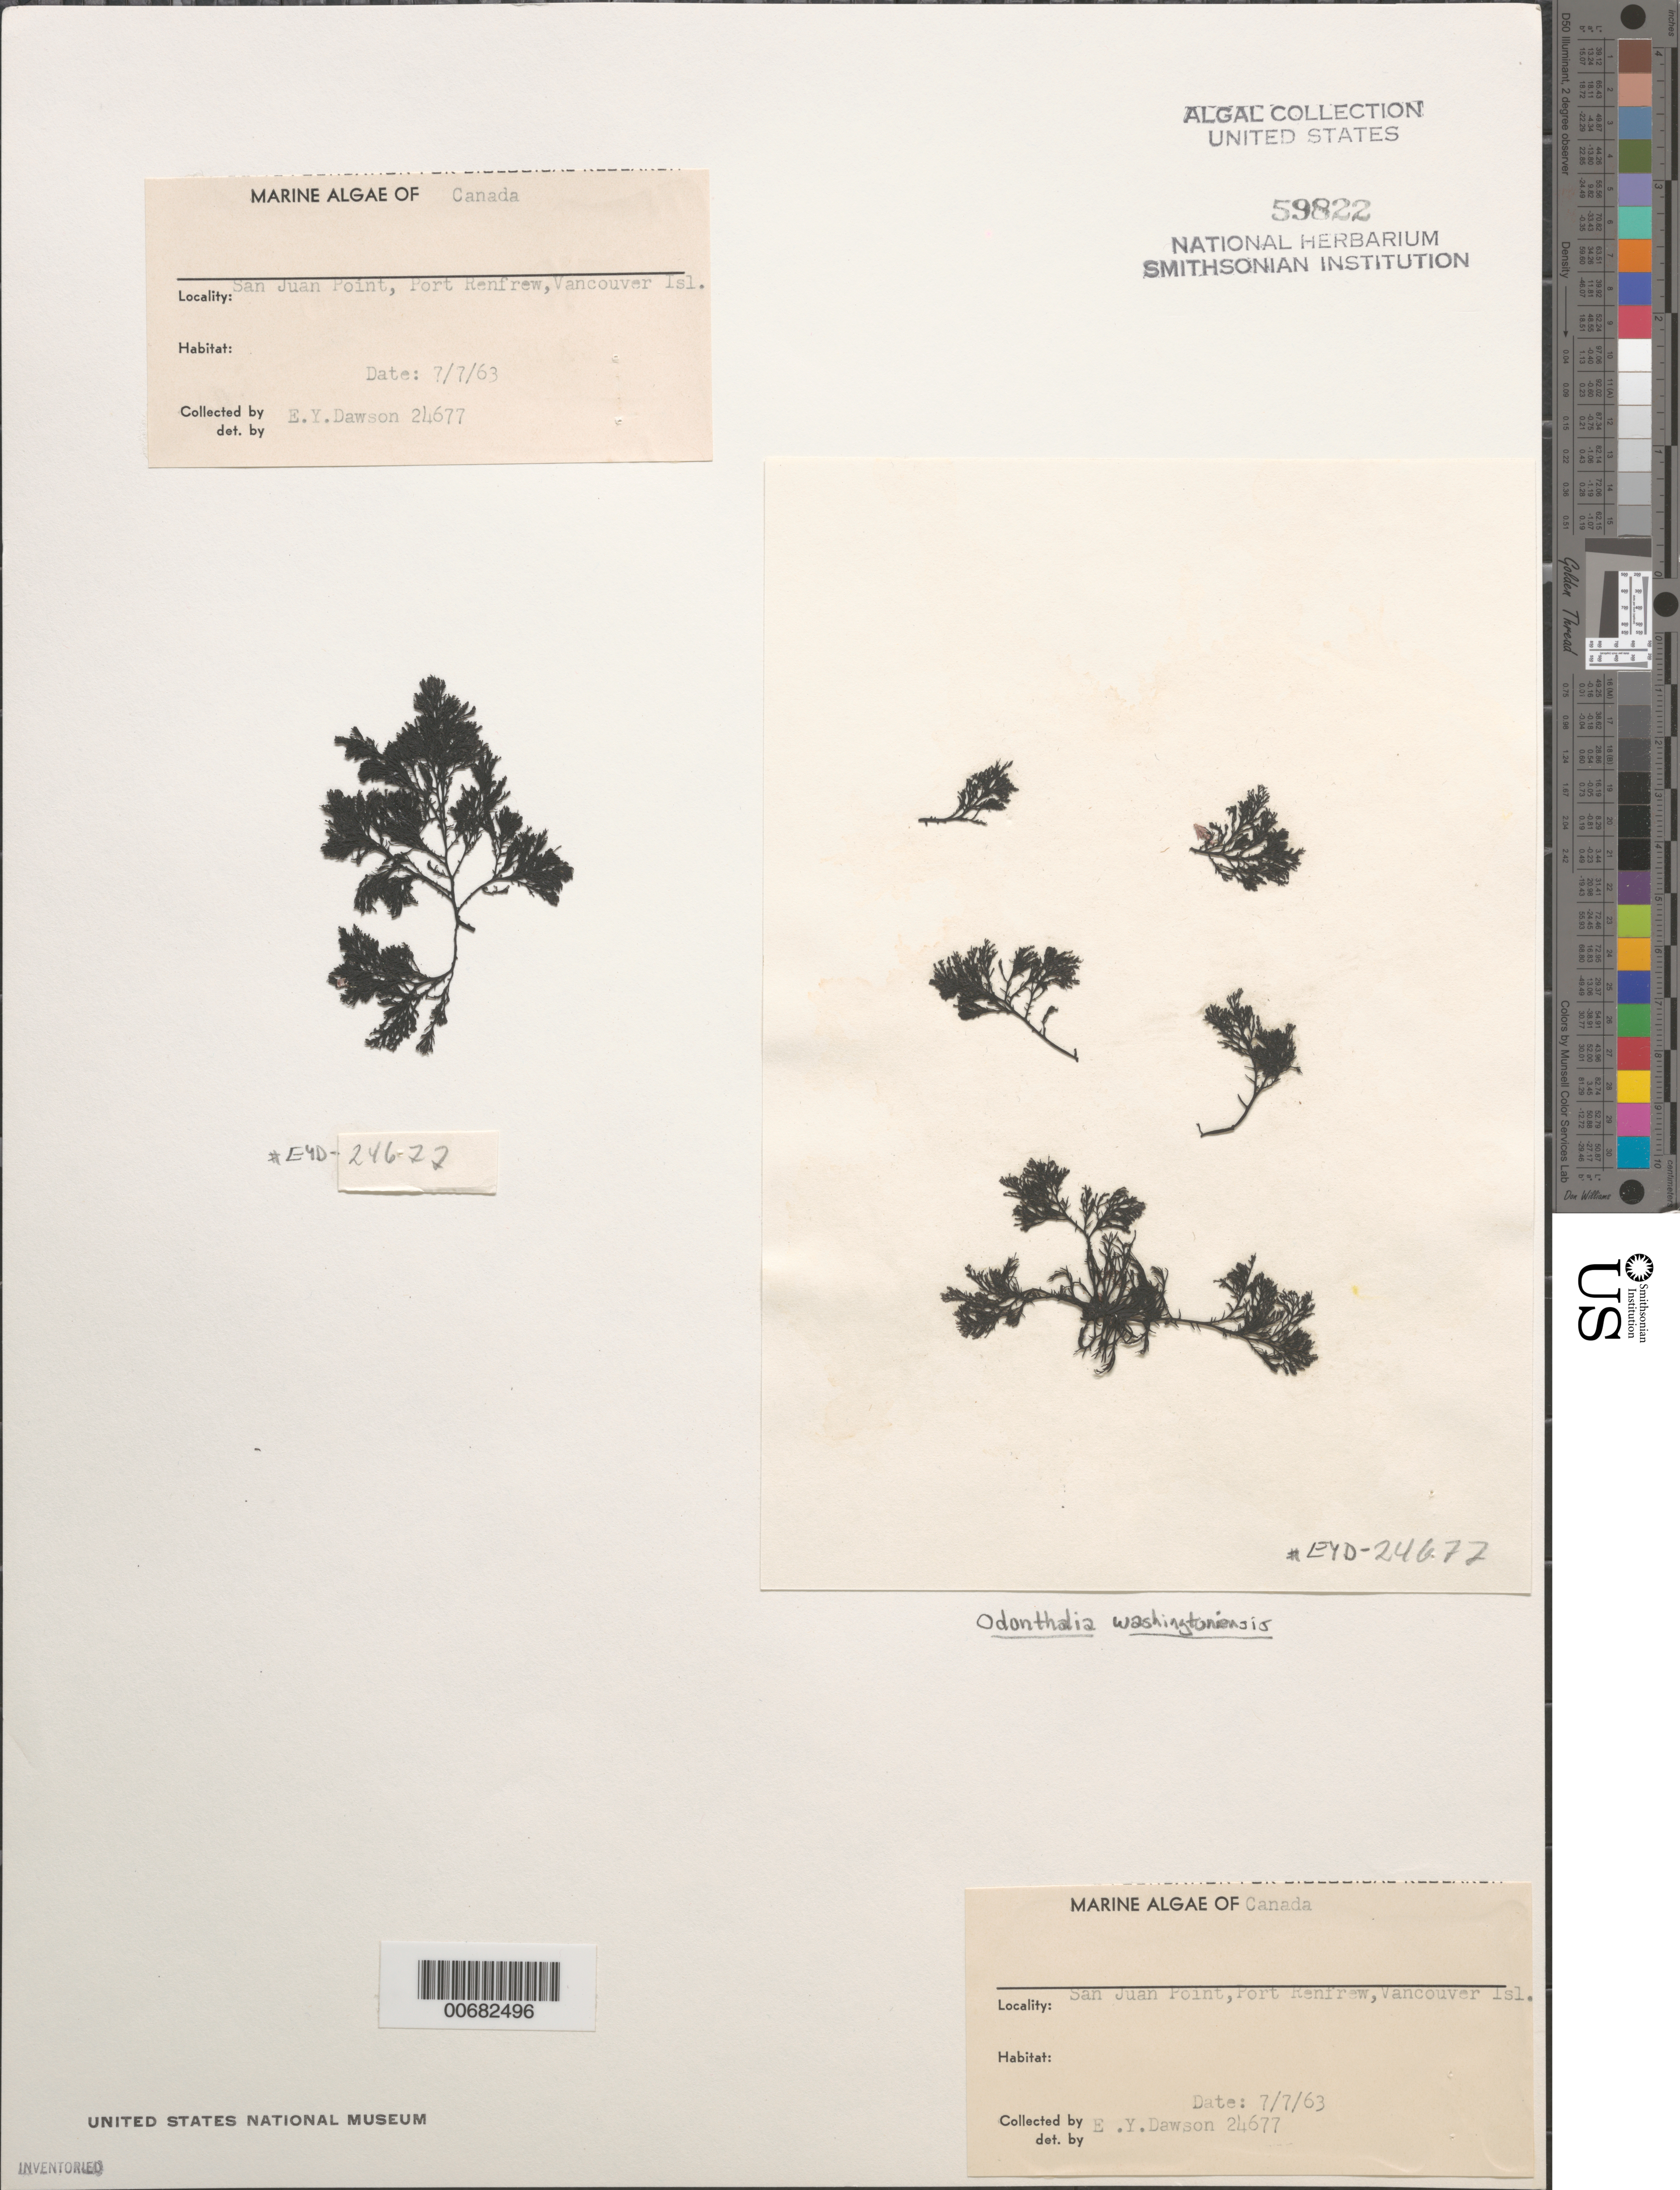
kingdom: Plantae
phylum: Rhodophyta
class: Florideophyceae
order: Ceramiales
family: Rhodomelaceae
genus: Odonthalia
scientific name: Odonthalia washingtoniensis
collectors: E. Y. Dawson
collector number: EYD 24677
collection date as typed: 07 Jul 1963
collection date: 1963-07-07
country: Canada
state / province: British Columbia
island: Vancouver Island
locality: San Juan Point, Port Renfrew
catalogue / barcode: US 59822